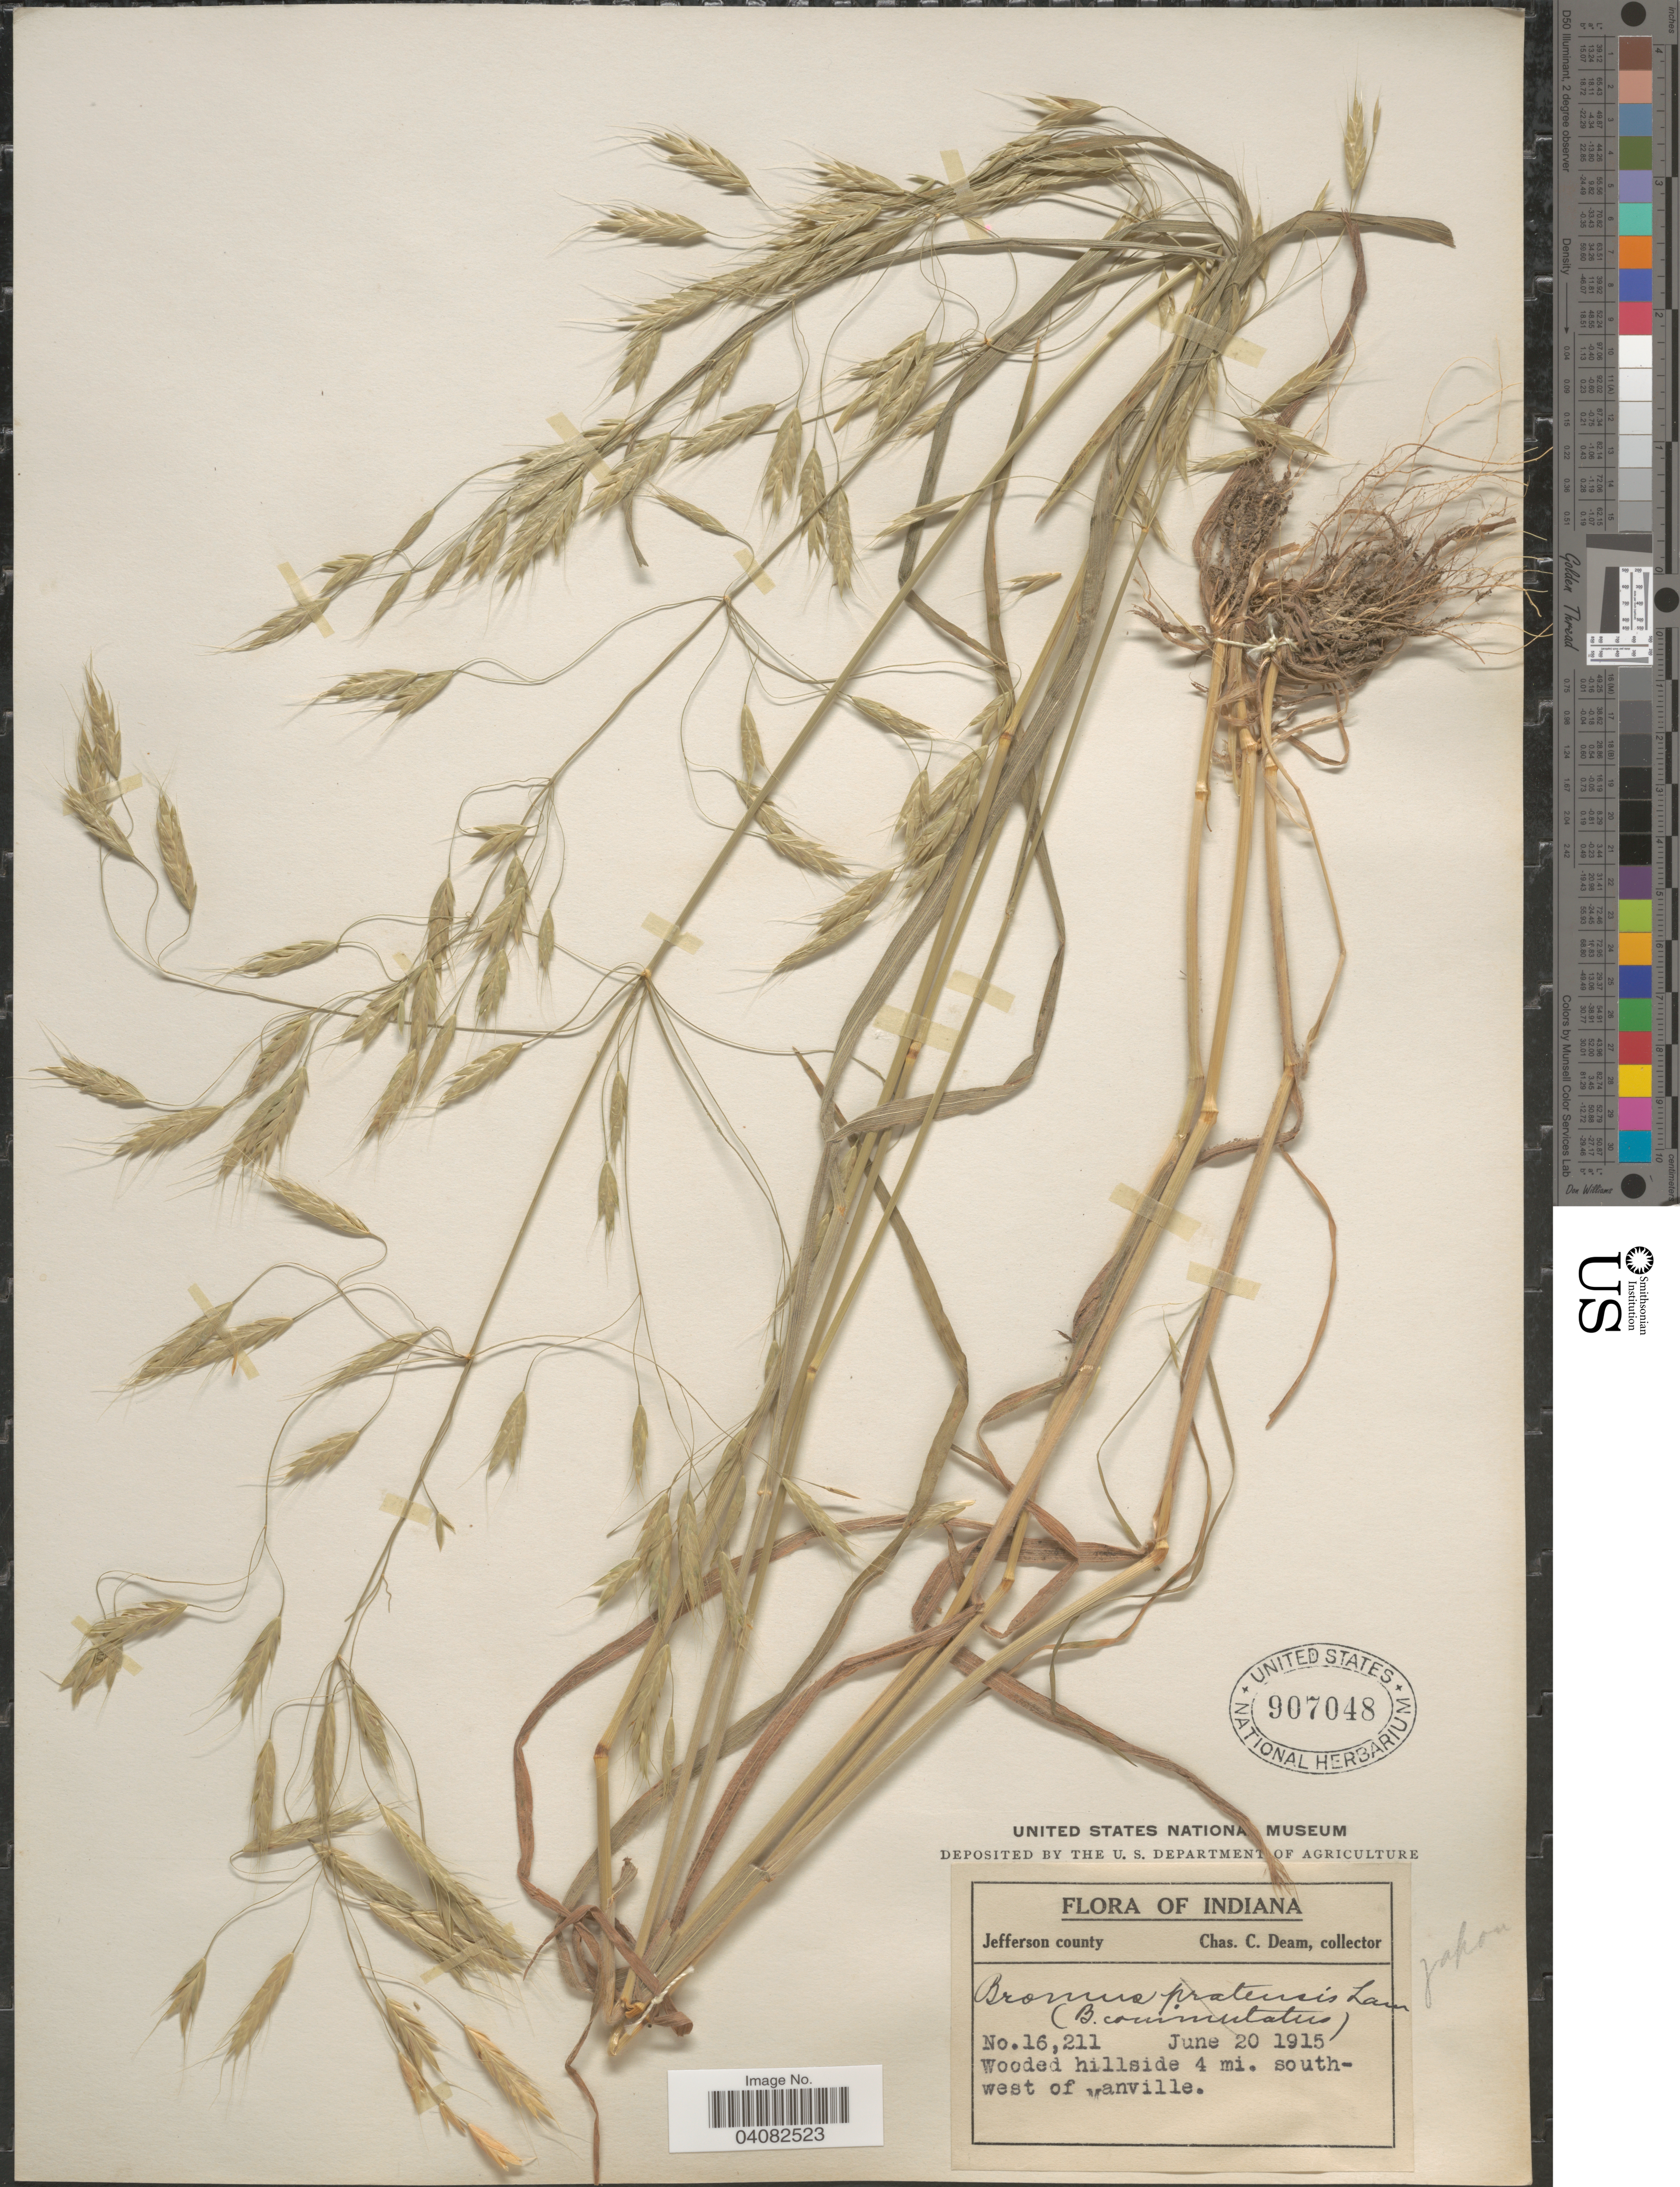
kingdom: Plantae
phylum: Tracheophyta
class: Liliopsida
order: Poales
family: Poaceae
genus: Bromus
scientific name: Bromus intermedius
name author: Gussone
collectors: C. C. Deam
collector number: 16211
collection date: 1915-06-20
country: United States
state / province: Indiana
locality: Jefferson county. Wooded hillside 4 mi. southwest of Manville.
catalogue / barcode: US 907048